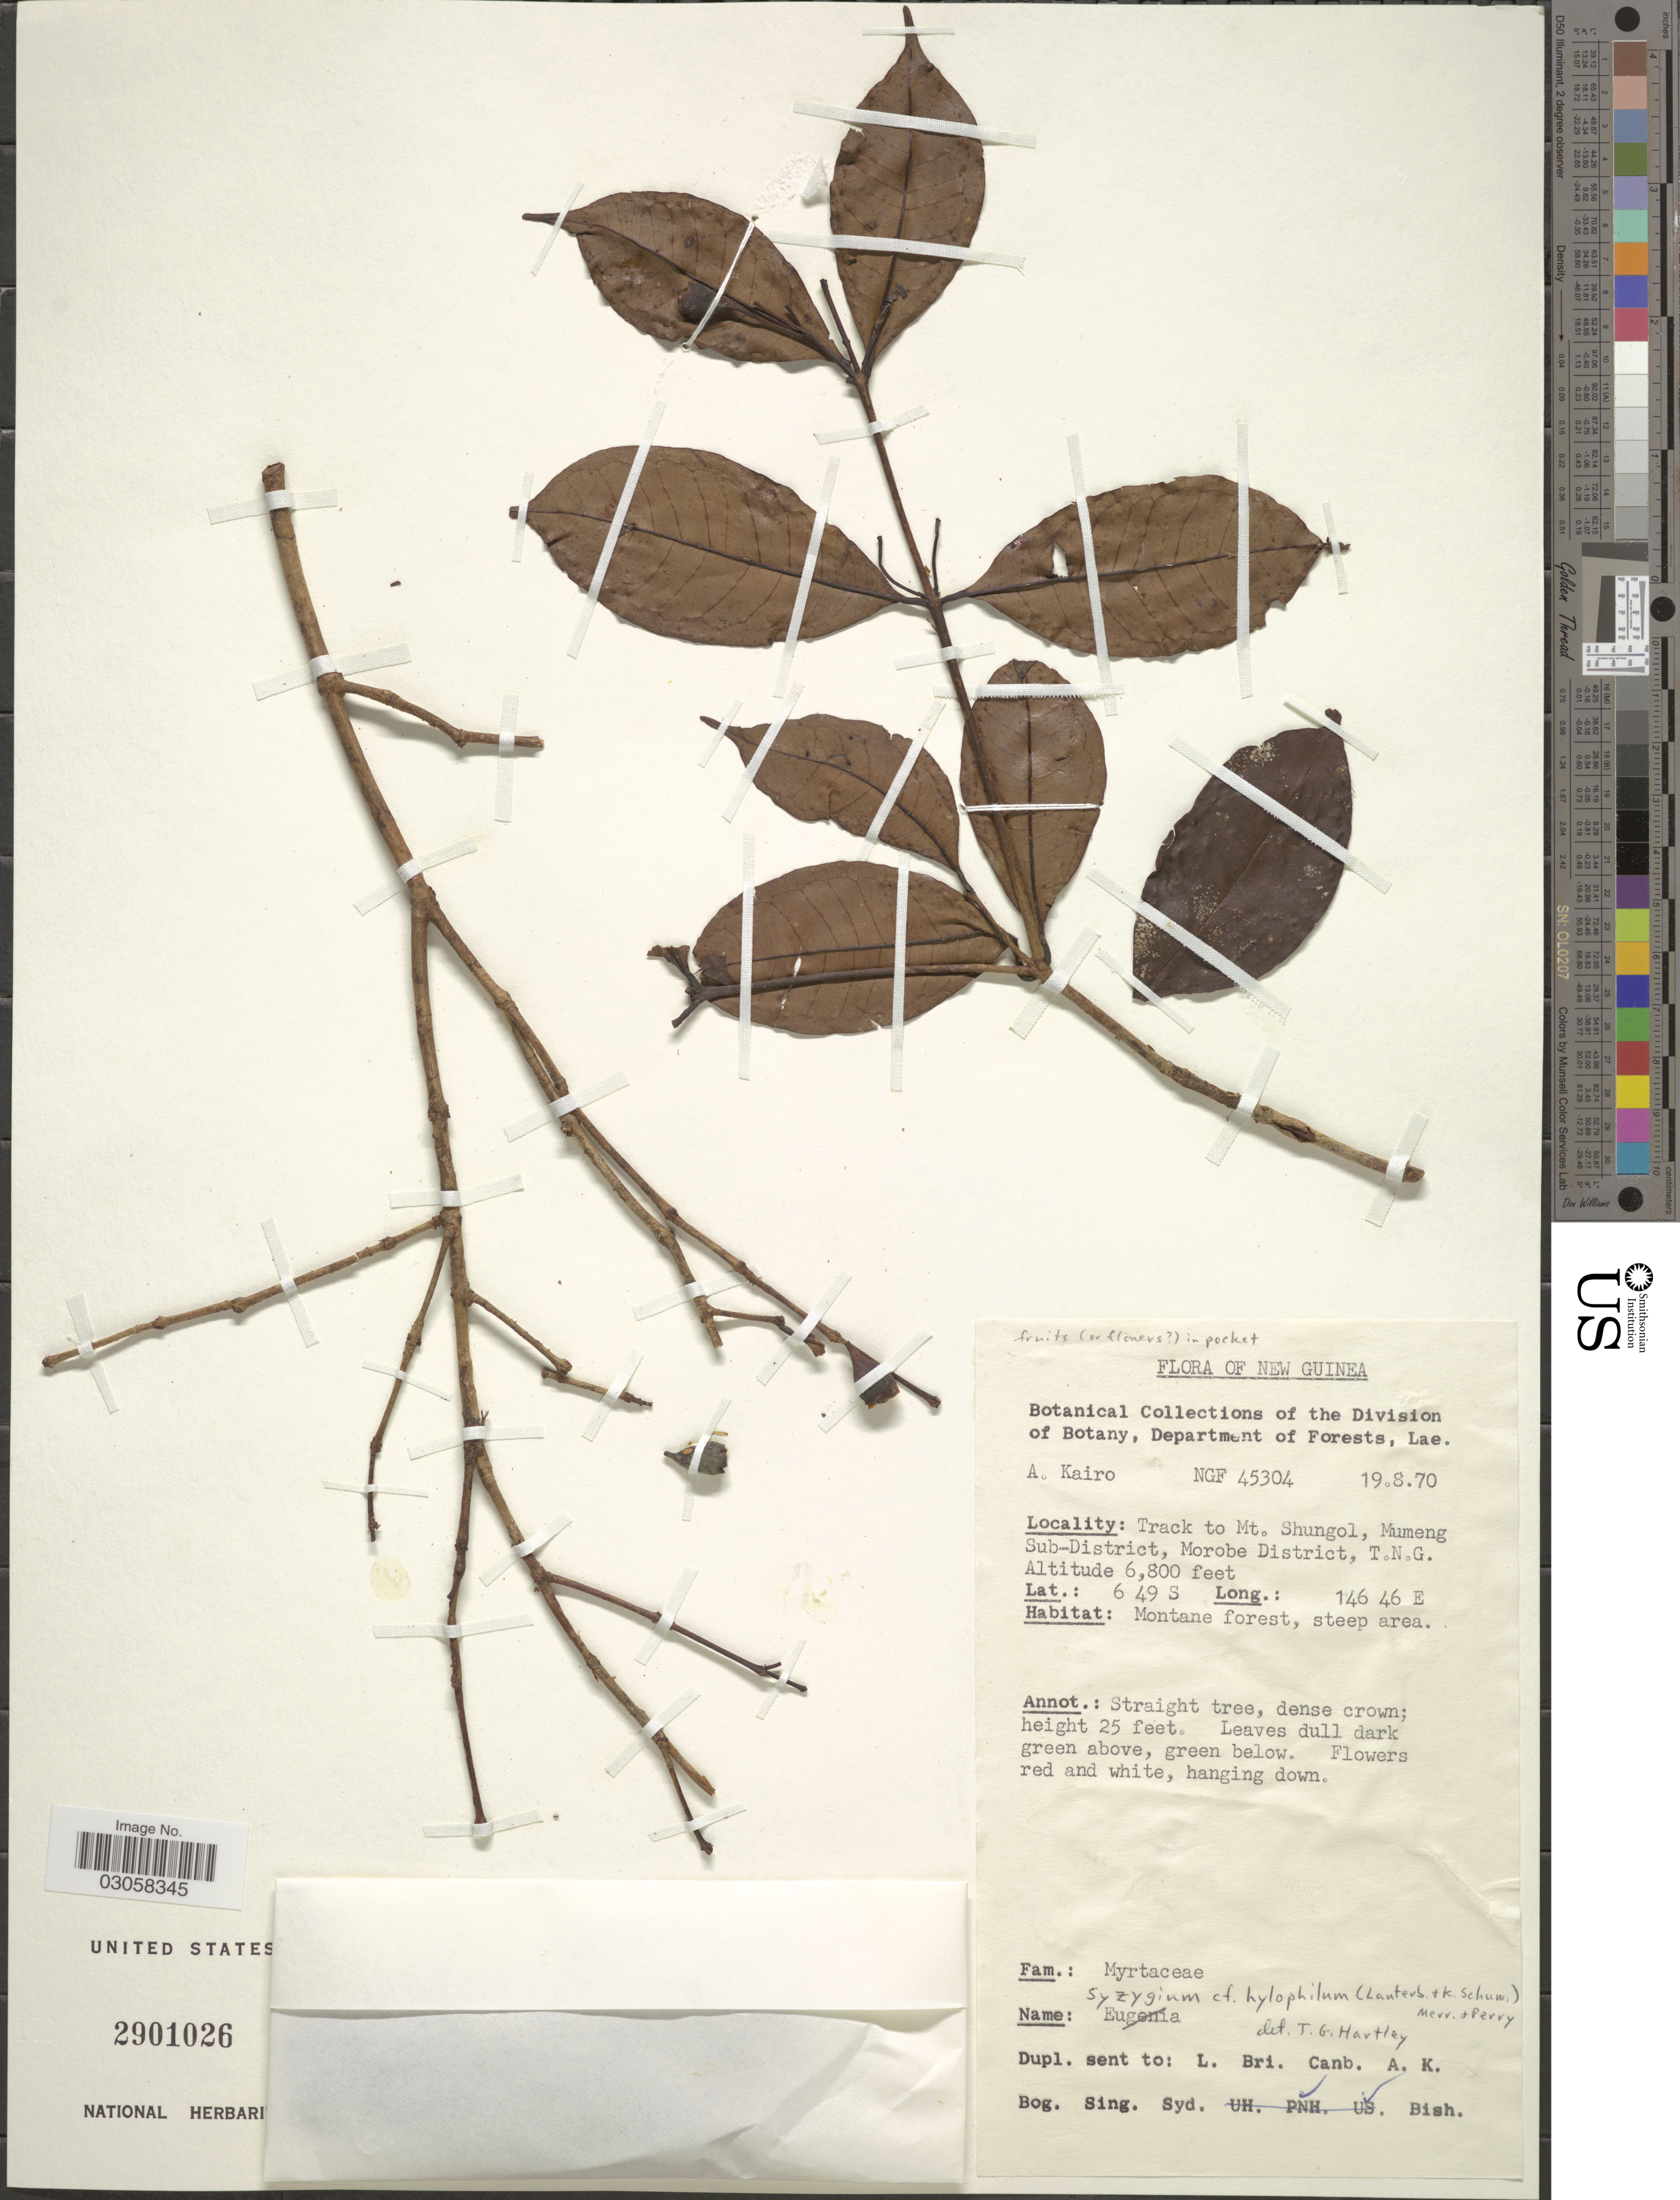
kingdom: Plantae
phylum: Tracheophyta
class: Magnoliopsida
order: Myrtales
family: Myrtaceae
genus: Syzygium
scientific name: Syzygium hylophilum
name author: (Lauterb. & K. Schum.) Merr. & L.M. Perry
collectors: A. Kairo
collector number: NGF45304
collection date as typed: Transcribed d/m/y: 19/8/70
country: Papua New Guinea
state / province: Morobe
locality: New Guinea. Track to Mt. Shungol, Mumeng Sub-District, Morobe District, T. N. G.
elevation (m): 2073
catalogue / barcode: US 2901026